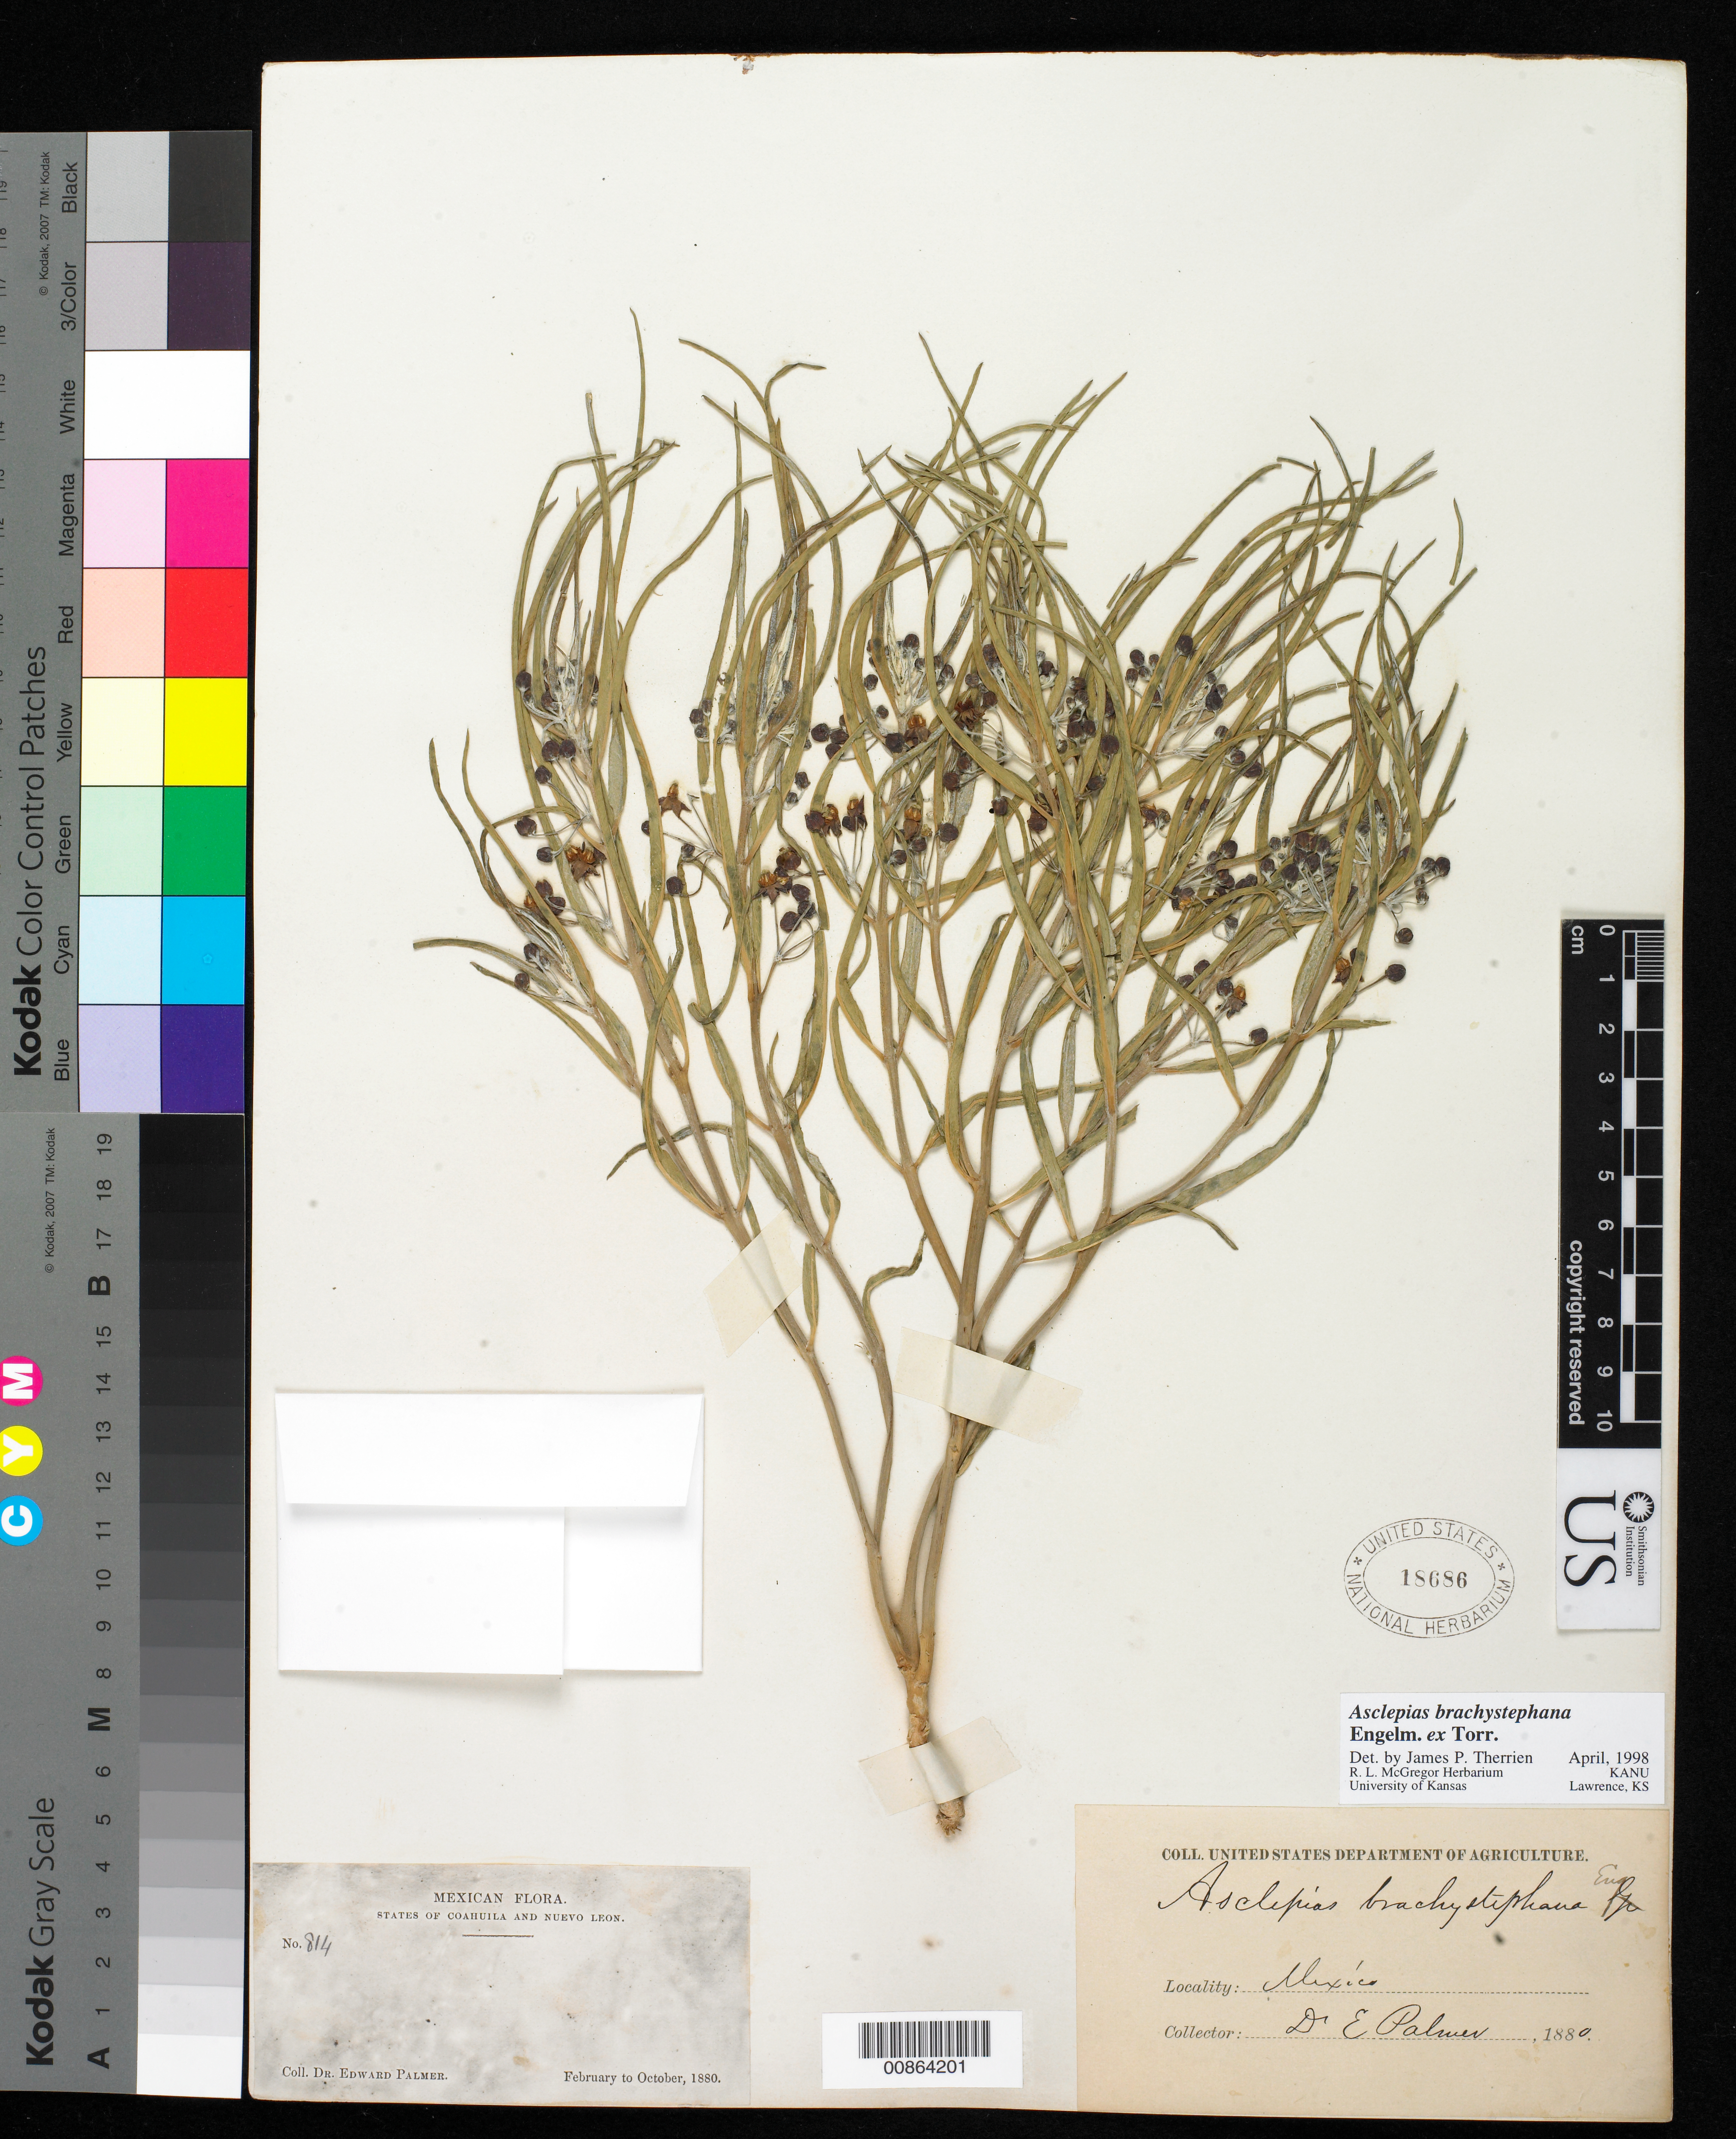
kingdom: Plantae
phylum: Tracheophyta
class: Magnoliopsida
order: Gentianales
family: Apocynaceae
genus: Asclepias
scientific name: Asclepias brachystephana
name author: Engelm. ex Torr. in Emory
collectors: E. Palmer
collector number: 814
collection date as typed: Feb 1880 to -- Oct 1880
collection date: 1880-02/1880-10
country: Mexico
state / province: Coahuila / Nuevo León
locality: States of Coahuila and Nuevo León.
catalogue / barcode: US 18686